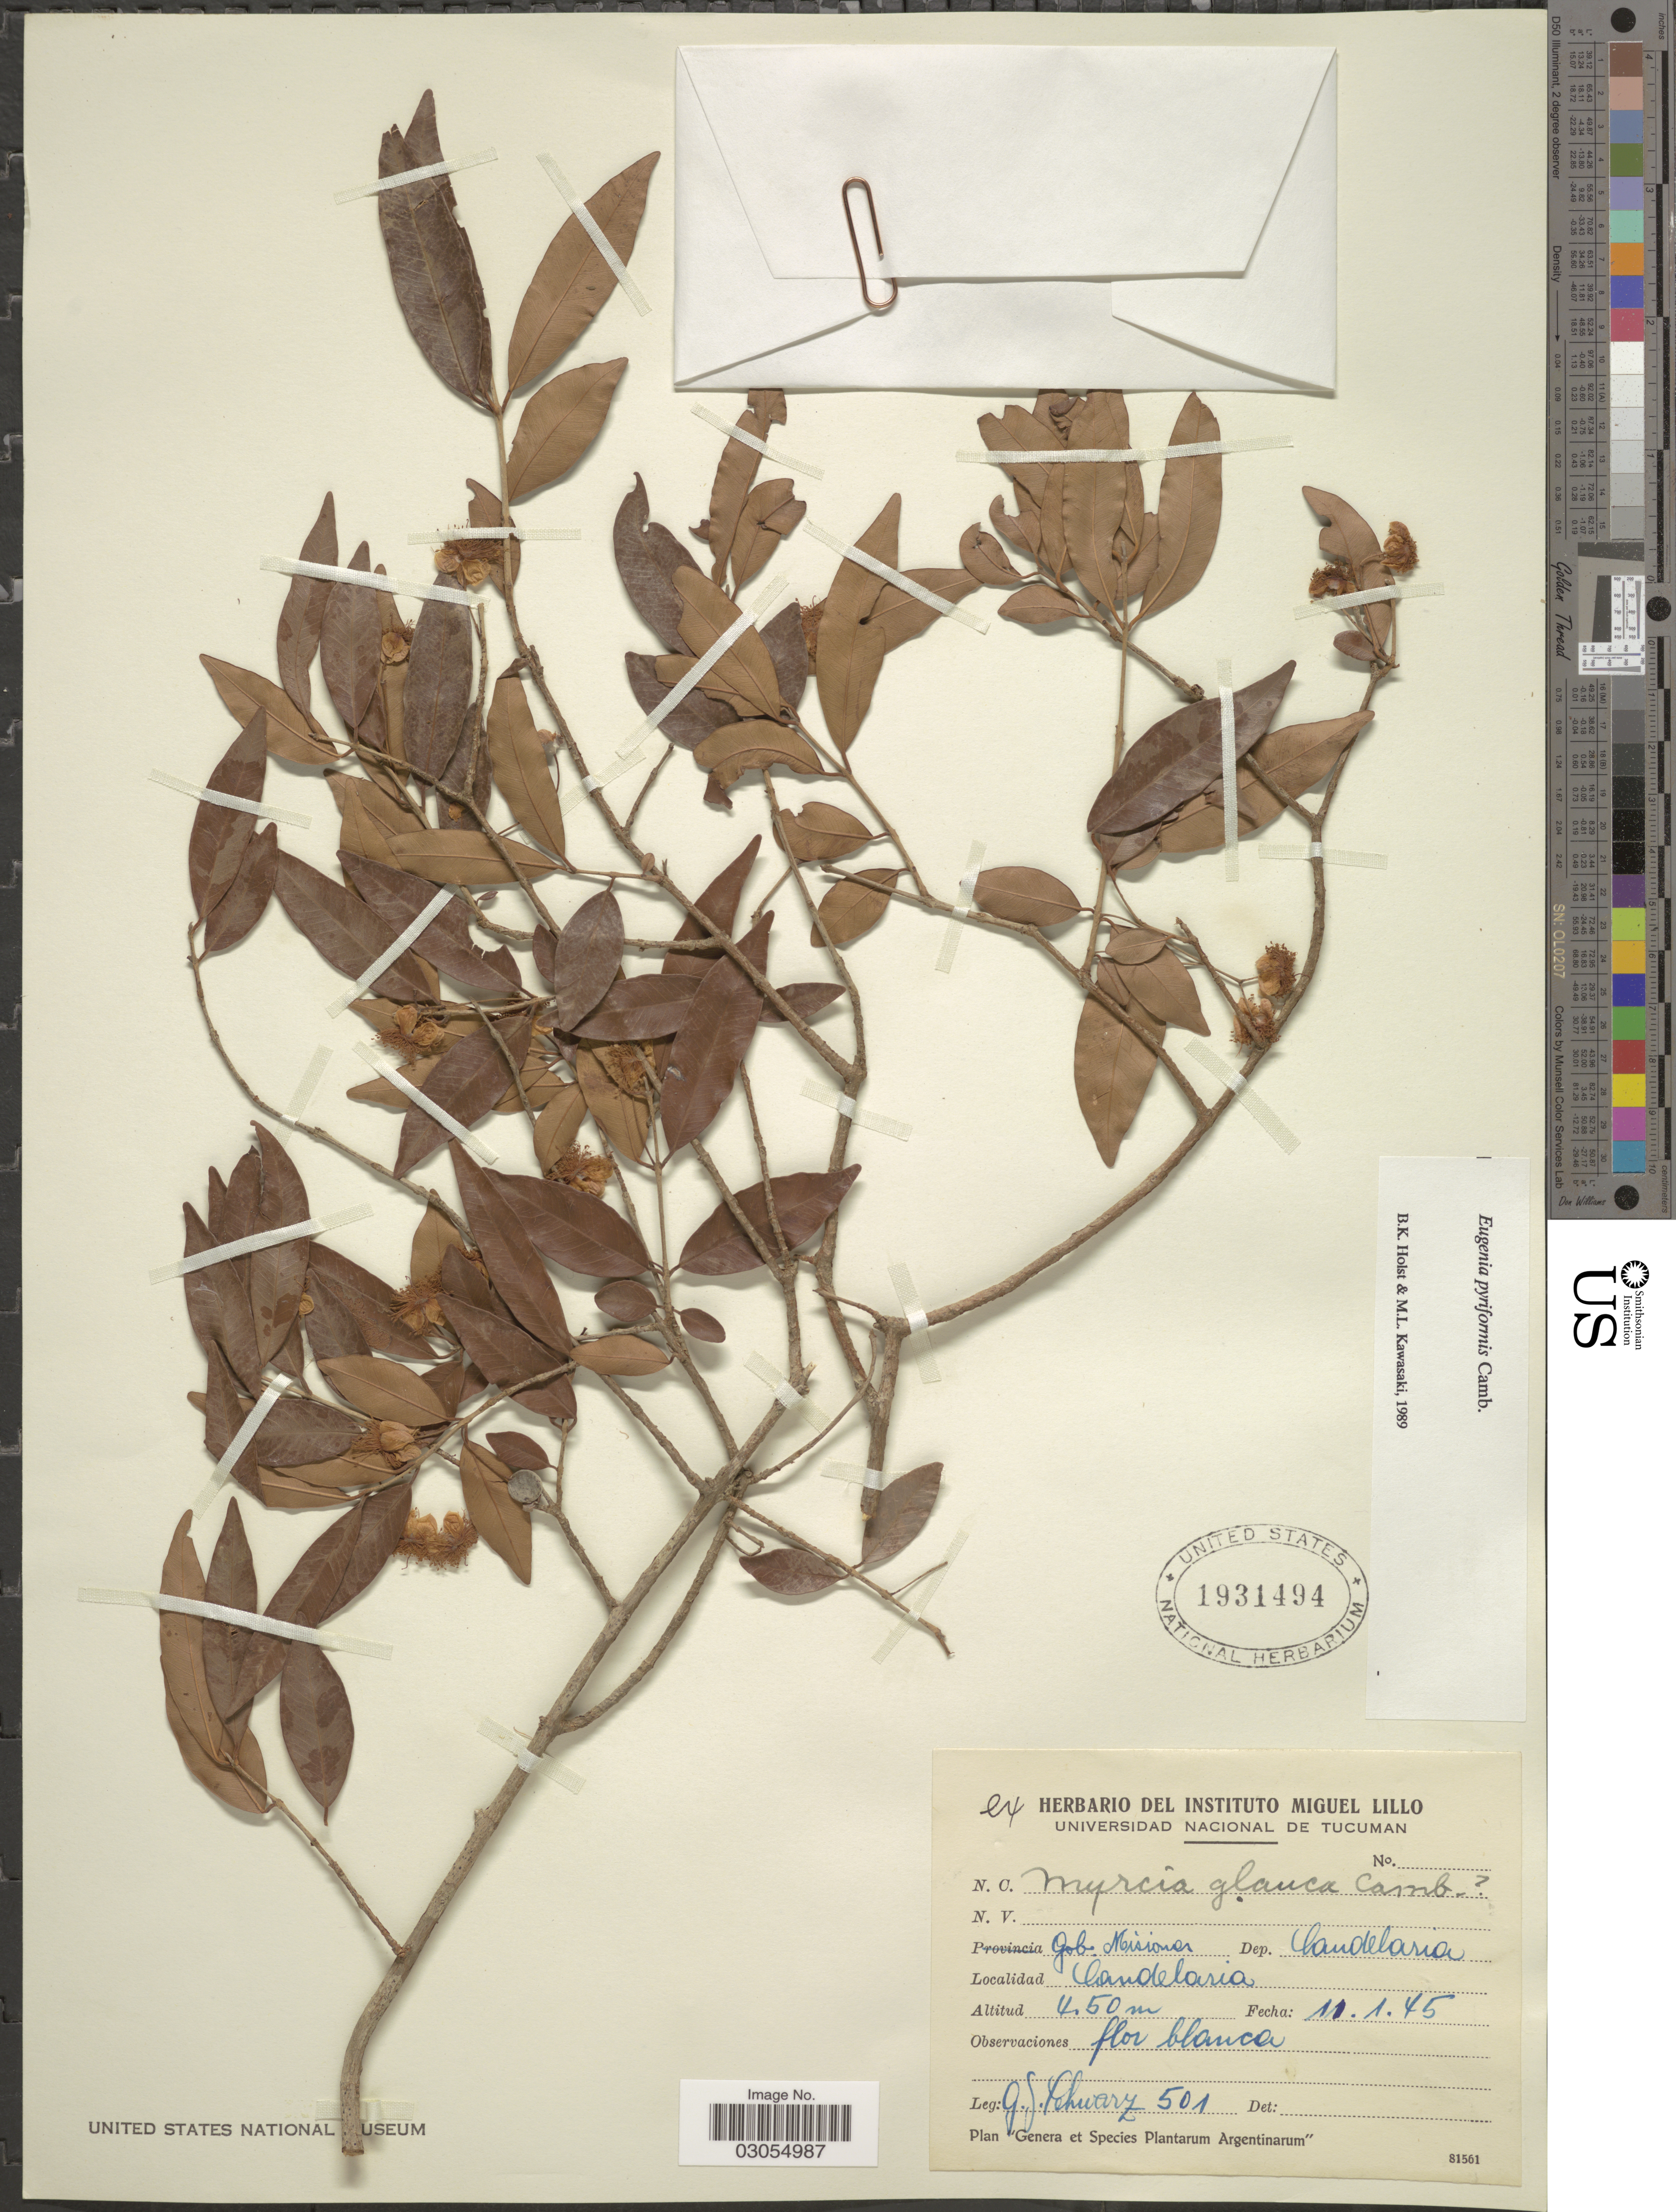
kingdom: Plantae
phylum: Tracheophyta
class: Magnoliopsida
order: Myrtales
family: Myrtaceae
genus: Eugenia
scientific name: Eugenia pyriformis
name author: Cambess.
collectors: G. Schwarz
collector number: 501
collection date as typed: Transcribed d/m/y: 11/1/45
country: Argentina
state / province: Misiones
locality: Gob. Misiones, Dep. Candelaria, Candelaria.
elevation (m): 450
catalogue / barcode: US 1931494